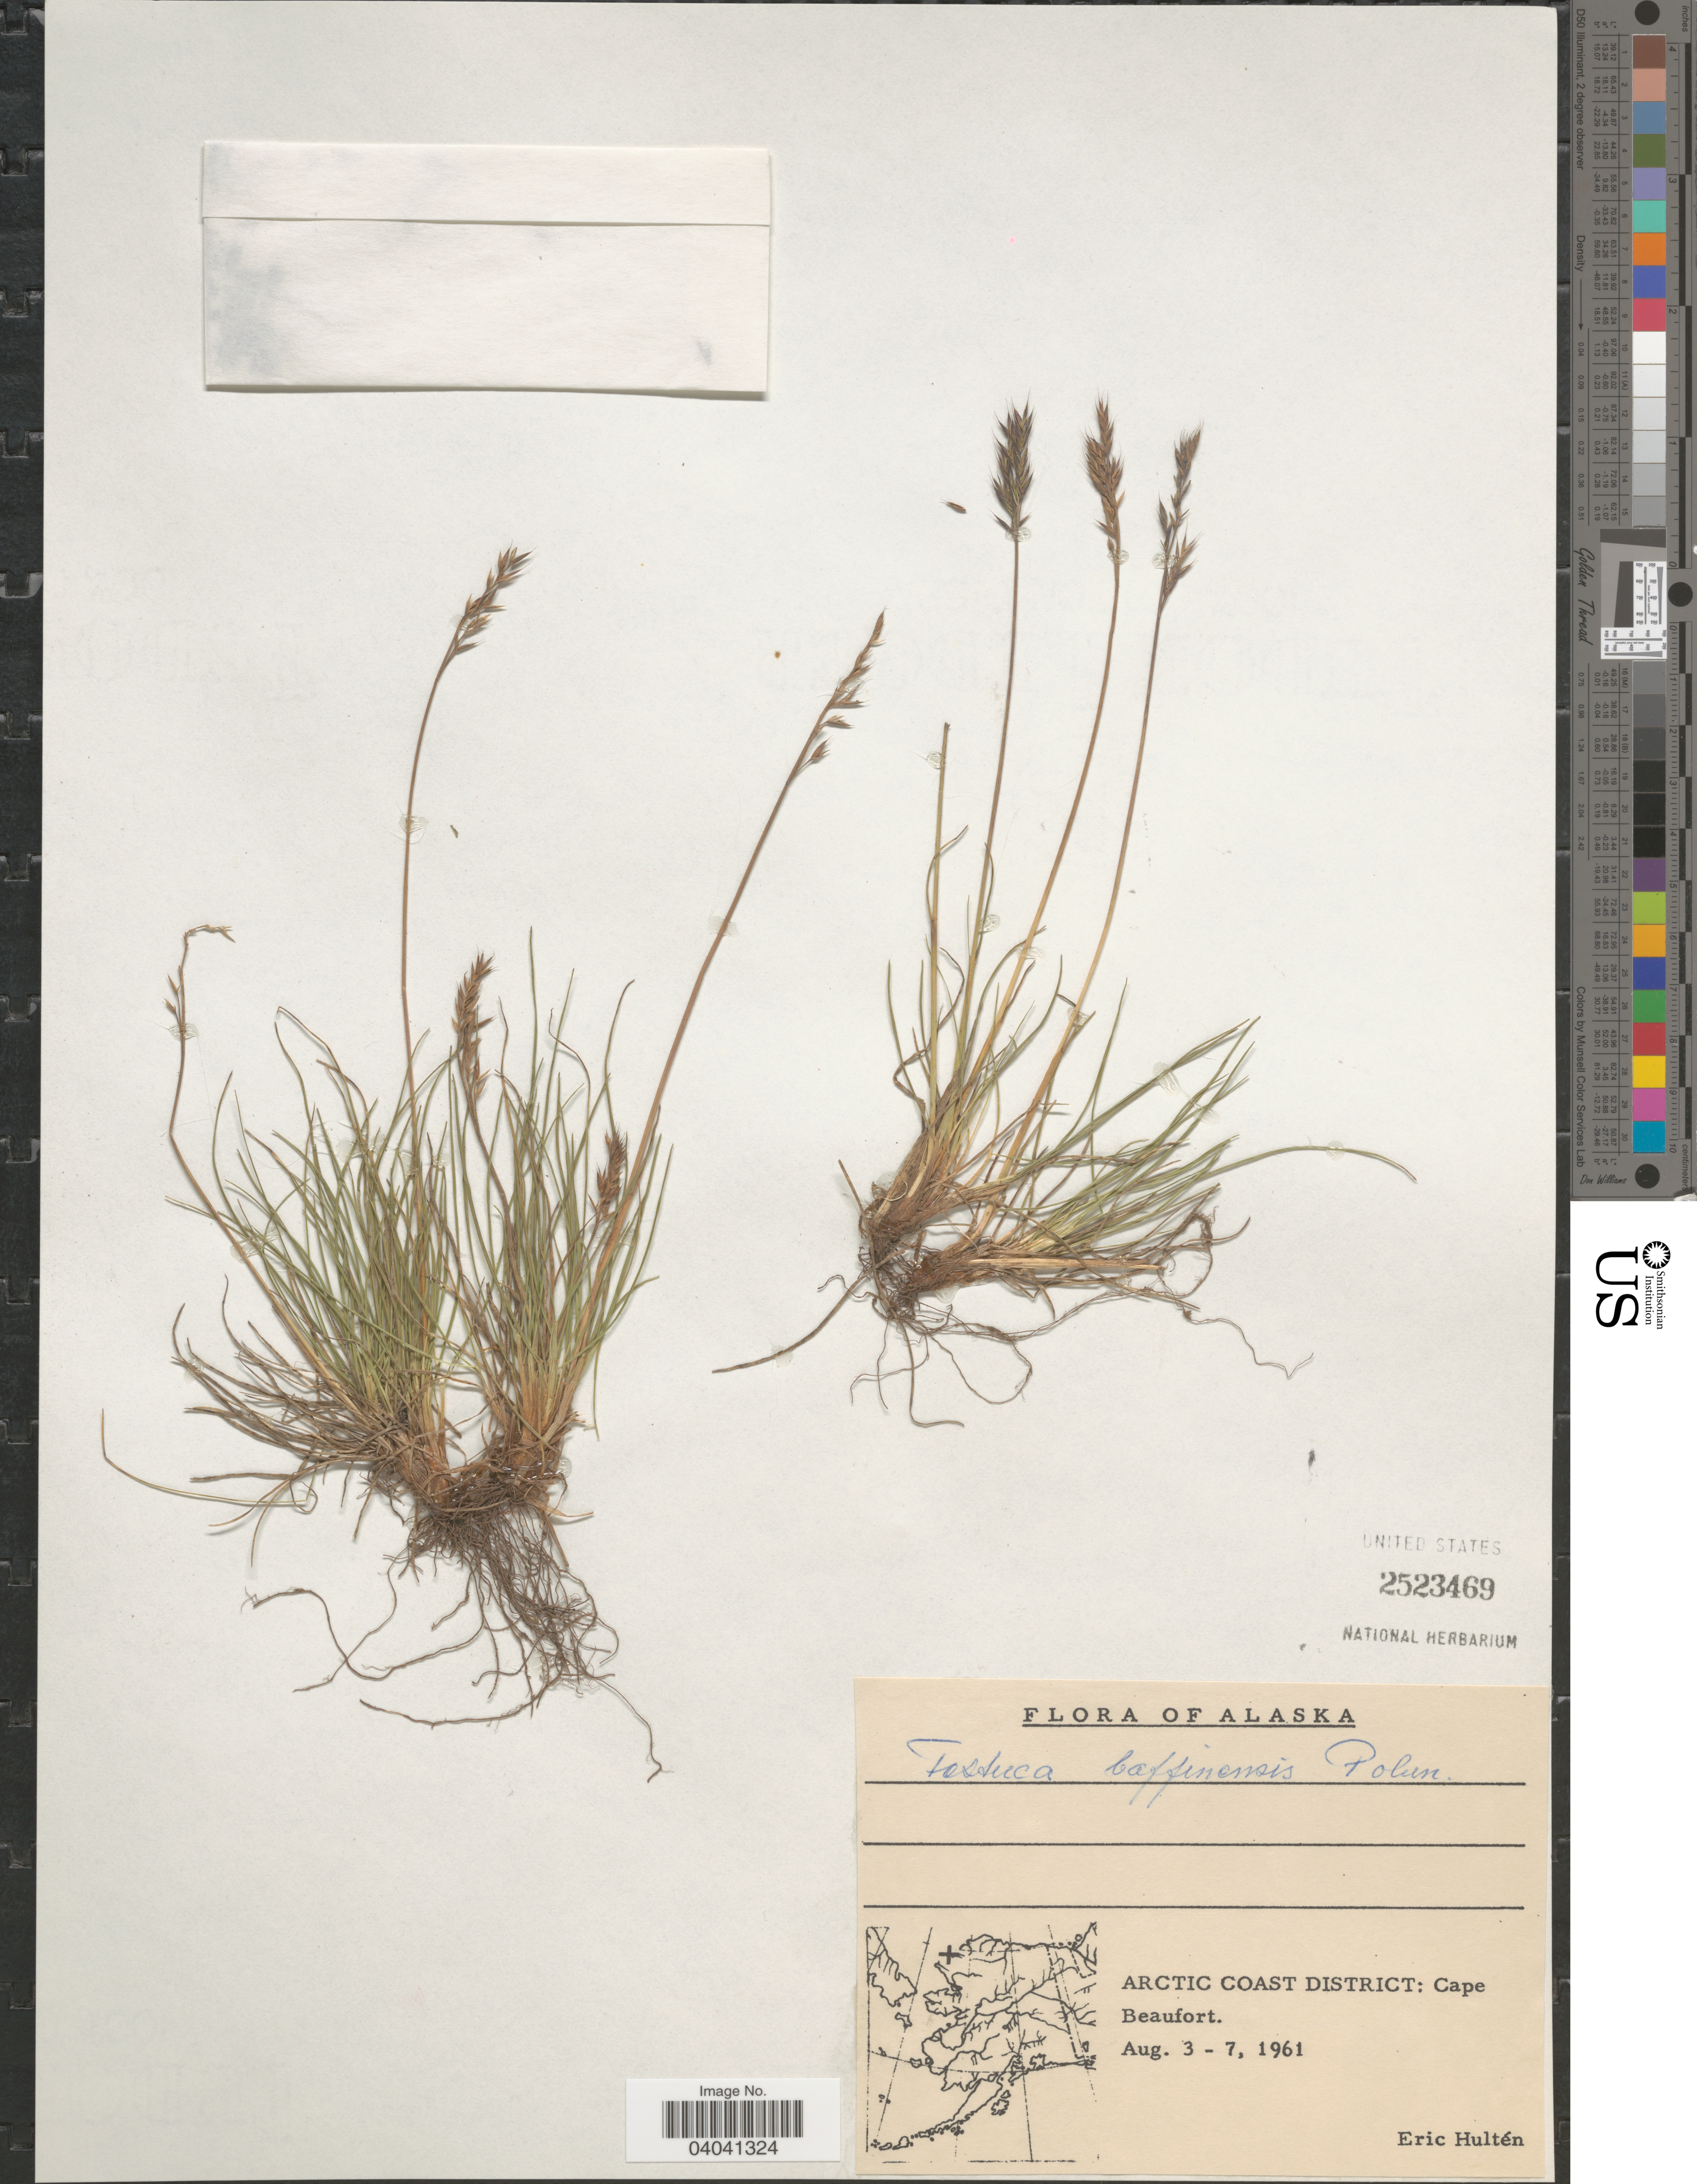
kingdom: Plantae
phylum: Tracheophyta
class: Liliopsida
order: Poales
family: Poaceae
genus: Festuca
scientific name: Festuca baffinensis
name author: Polunin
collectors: E. G. Hultén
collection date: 1961-08-03/1961-08-07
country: United States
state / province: Alaska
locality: Arctic Coast District: Cape Beaufort.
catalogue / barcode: US 2523469